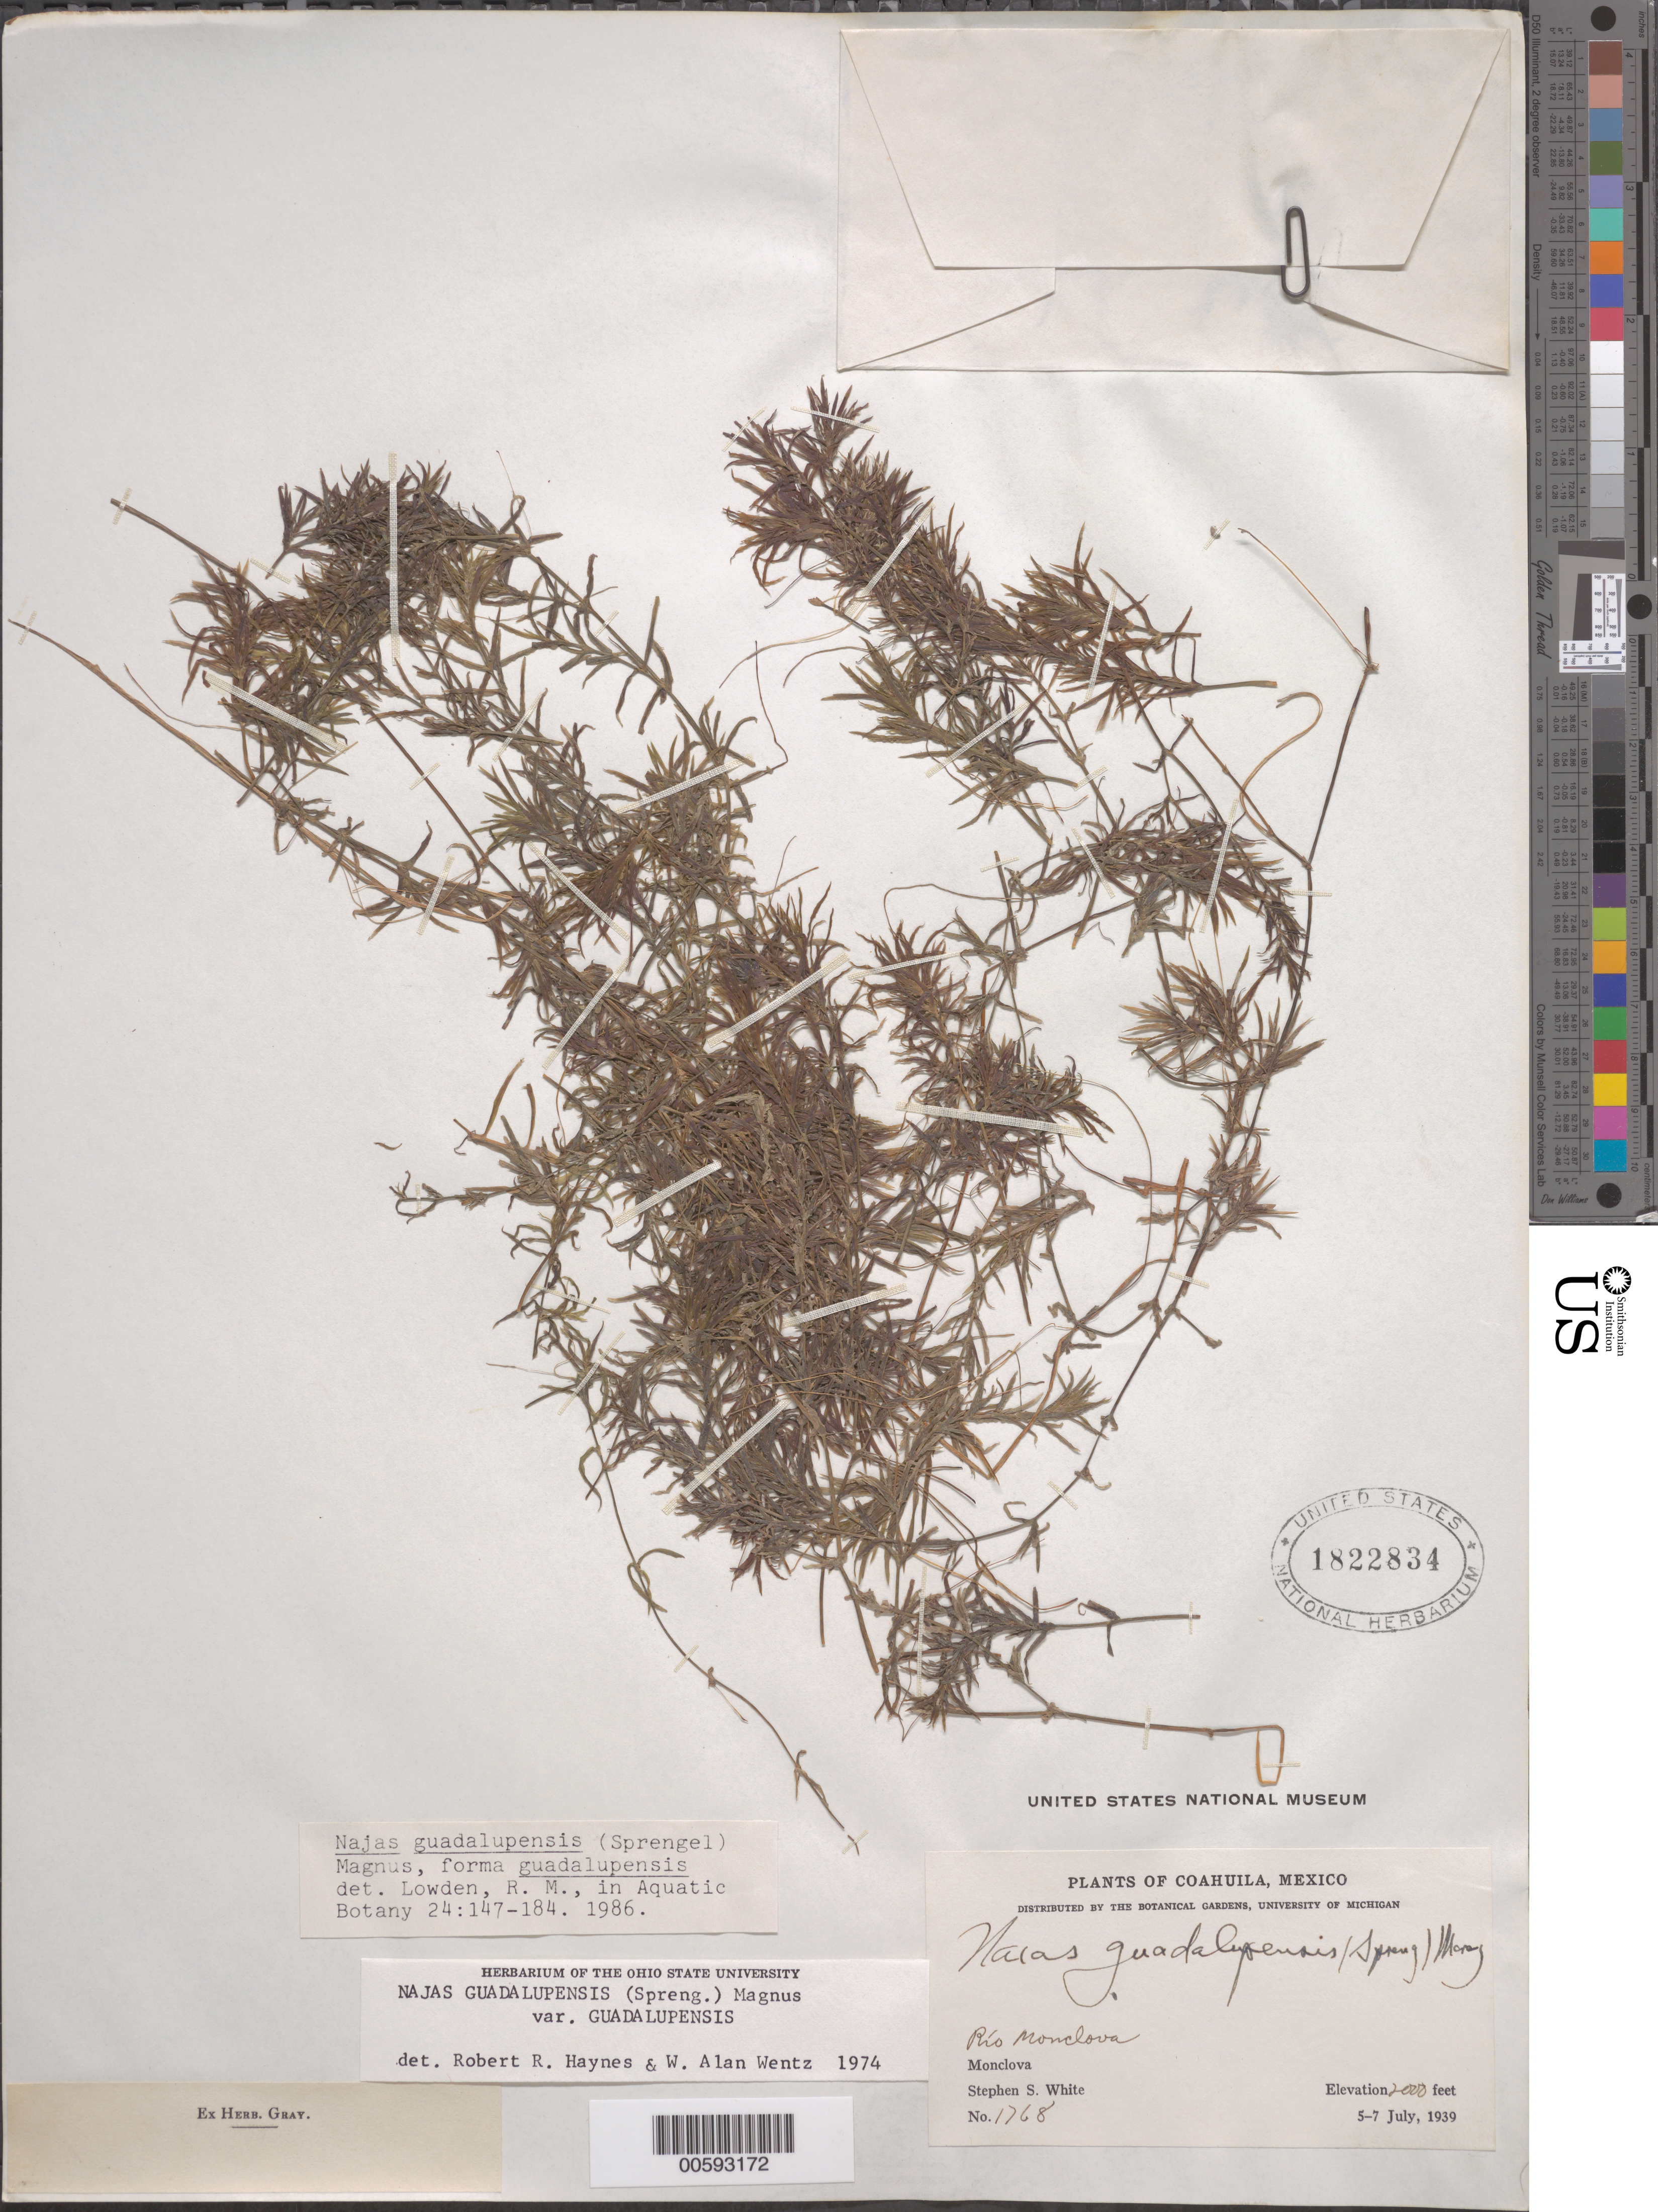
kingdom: Plantae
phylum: Tracheophyta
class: Liliopsida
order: Alismatales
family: Hydrocharitaceae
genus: Najas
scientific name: Najas guadalupensis var. guadalupensis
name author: (Spreng.) Magnus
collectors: S. S. White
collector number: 1768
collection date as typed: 05 Jul 1939 to 07 Jul 1939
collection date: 1939-07-05/1939-07-07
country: Mexico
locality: Rio Monclova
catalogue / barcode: US 1822834